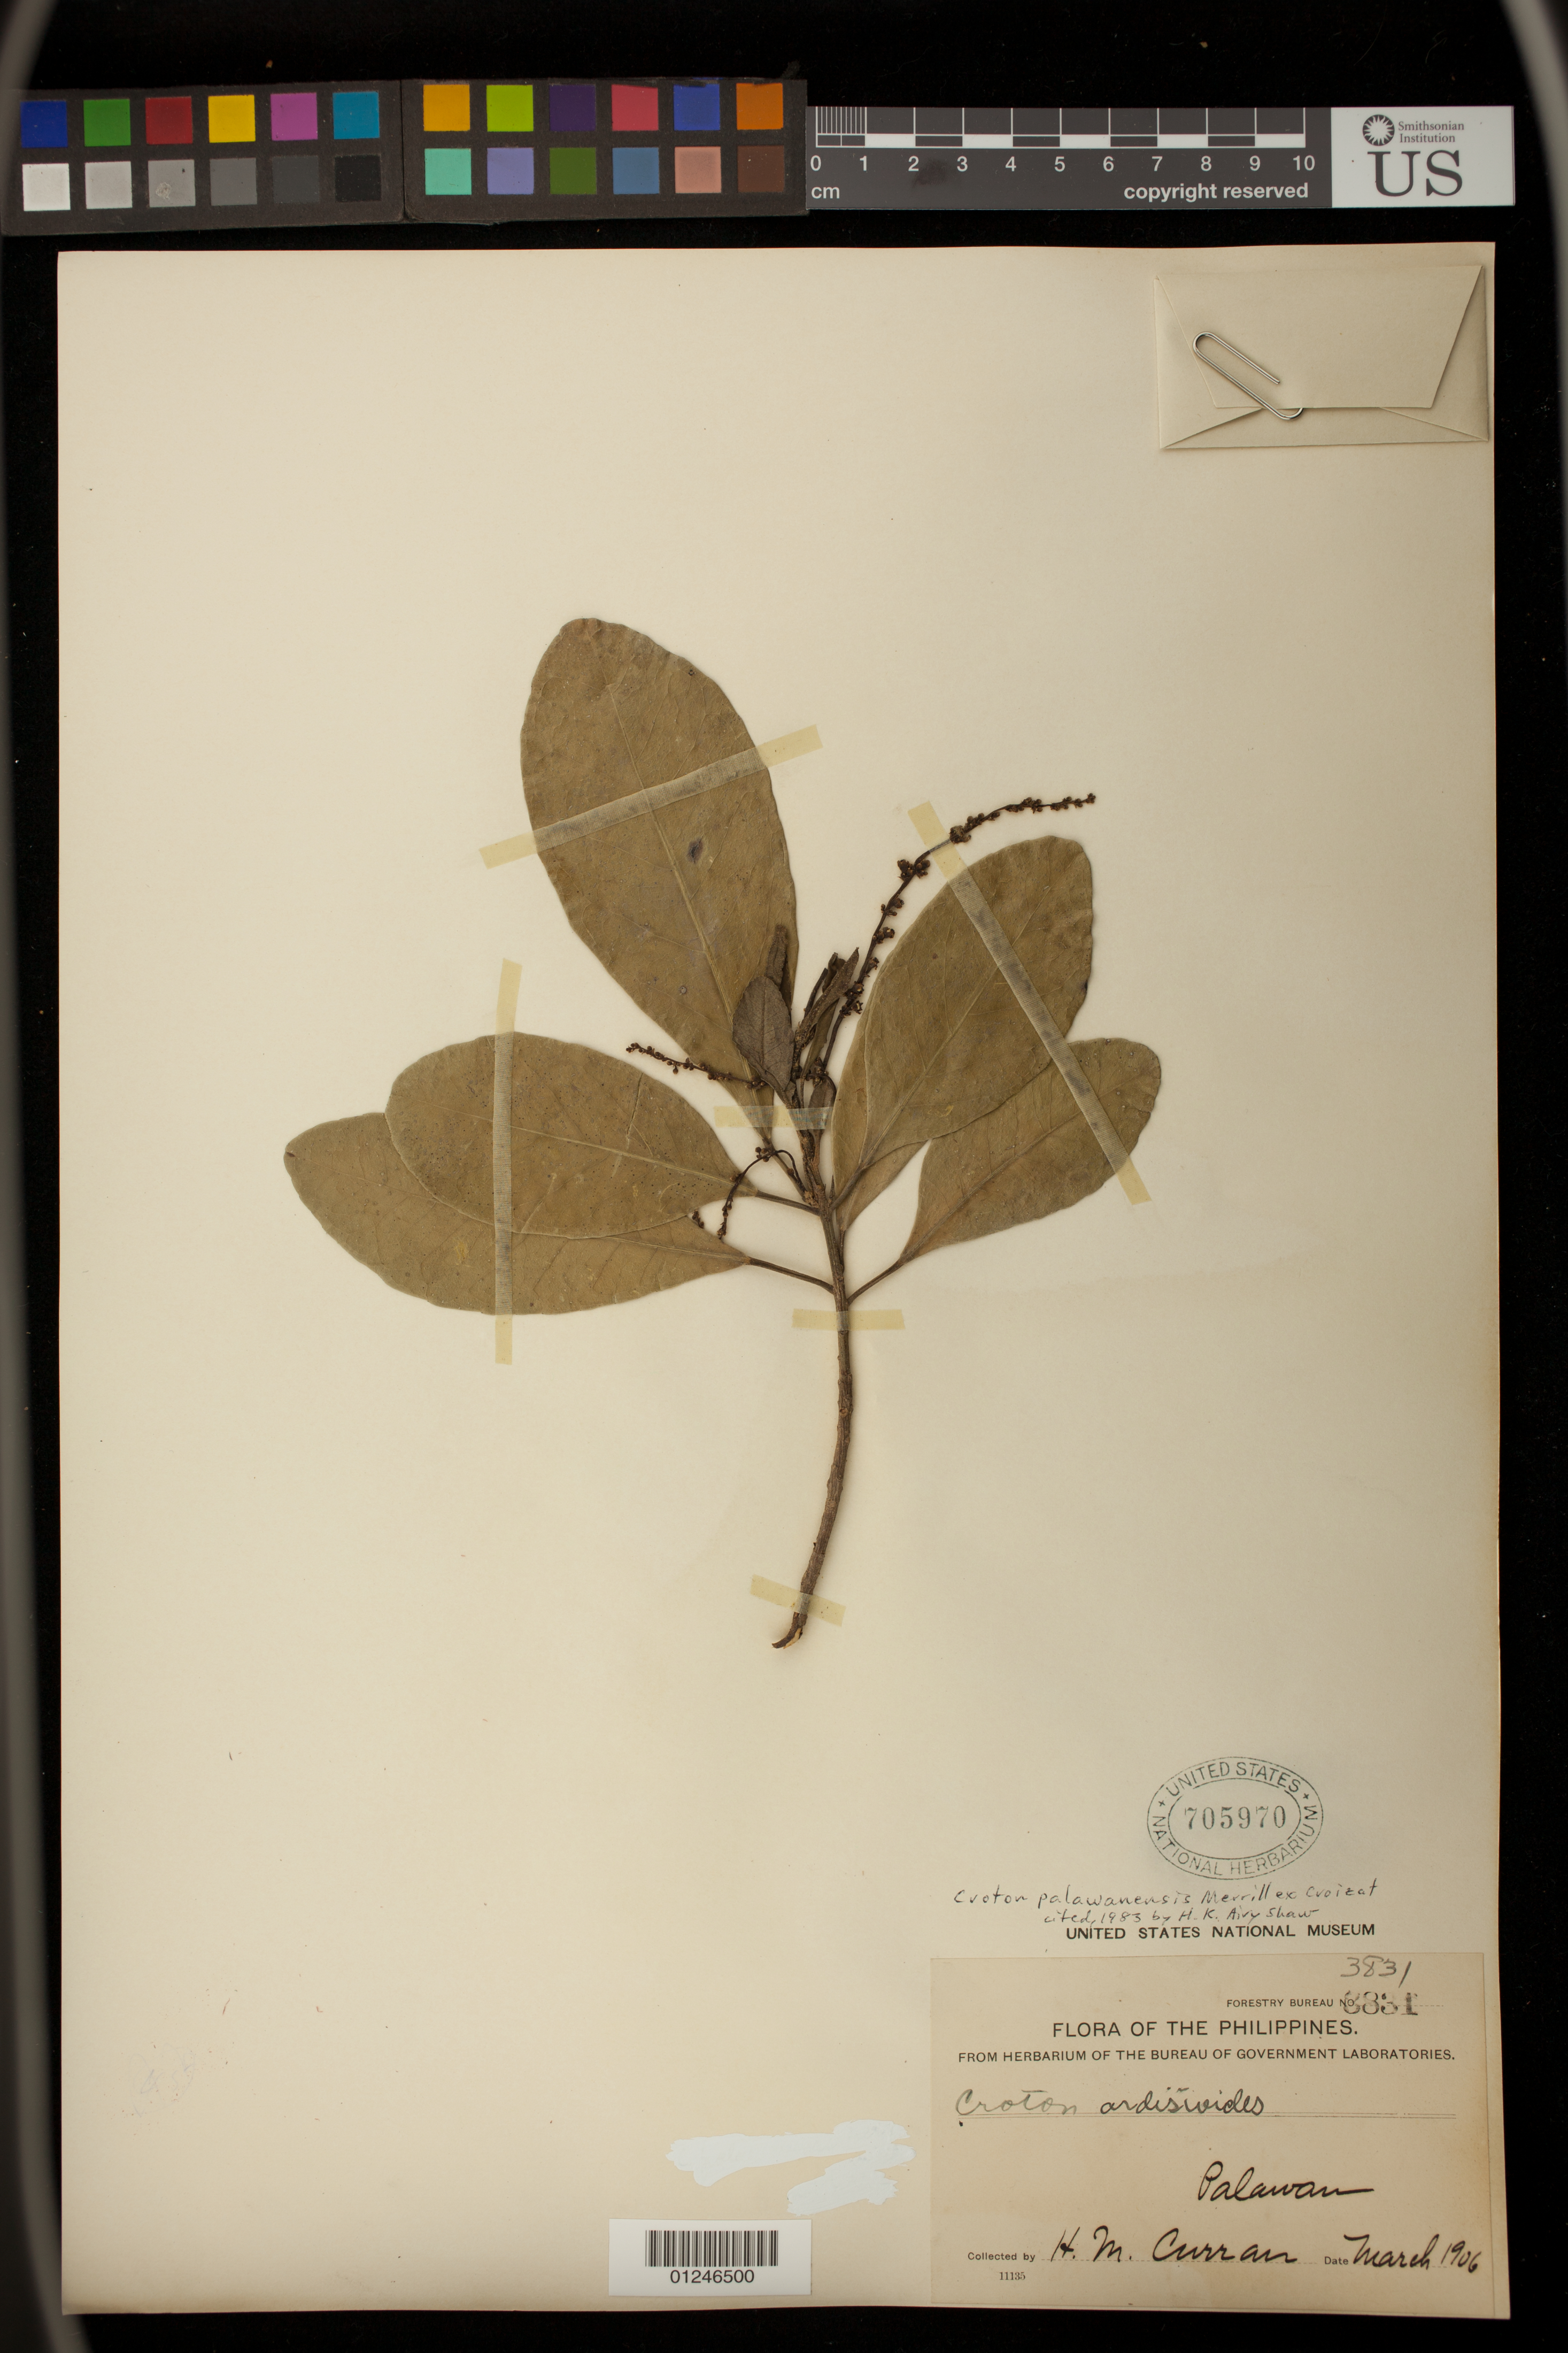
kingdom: Plantae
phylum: Tracheophyta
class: Magnoliopsida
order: Malpighiales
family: Euphorbiaceae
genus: Croton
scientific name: Croton palawanensis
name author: Merr. ex Croizat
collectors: H. M. Curran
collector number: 3831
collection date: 1906-03-01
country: Philippines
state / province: Mimaropa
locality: Palawan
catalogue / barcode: US 705970